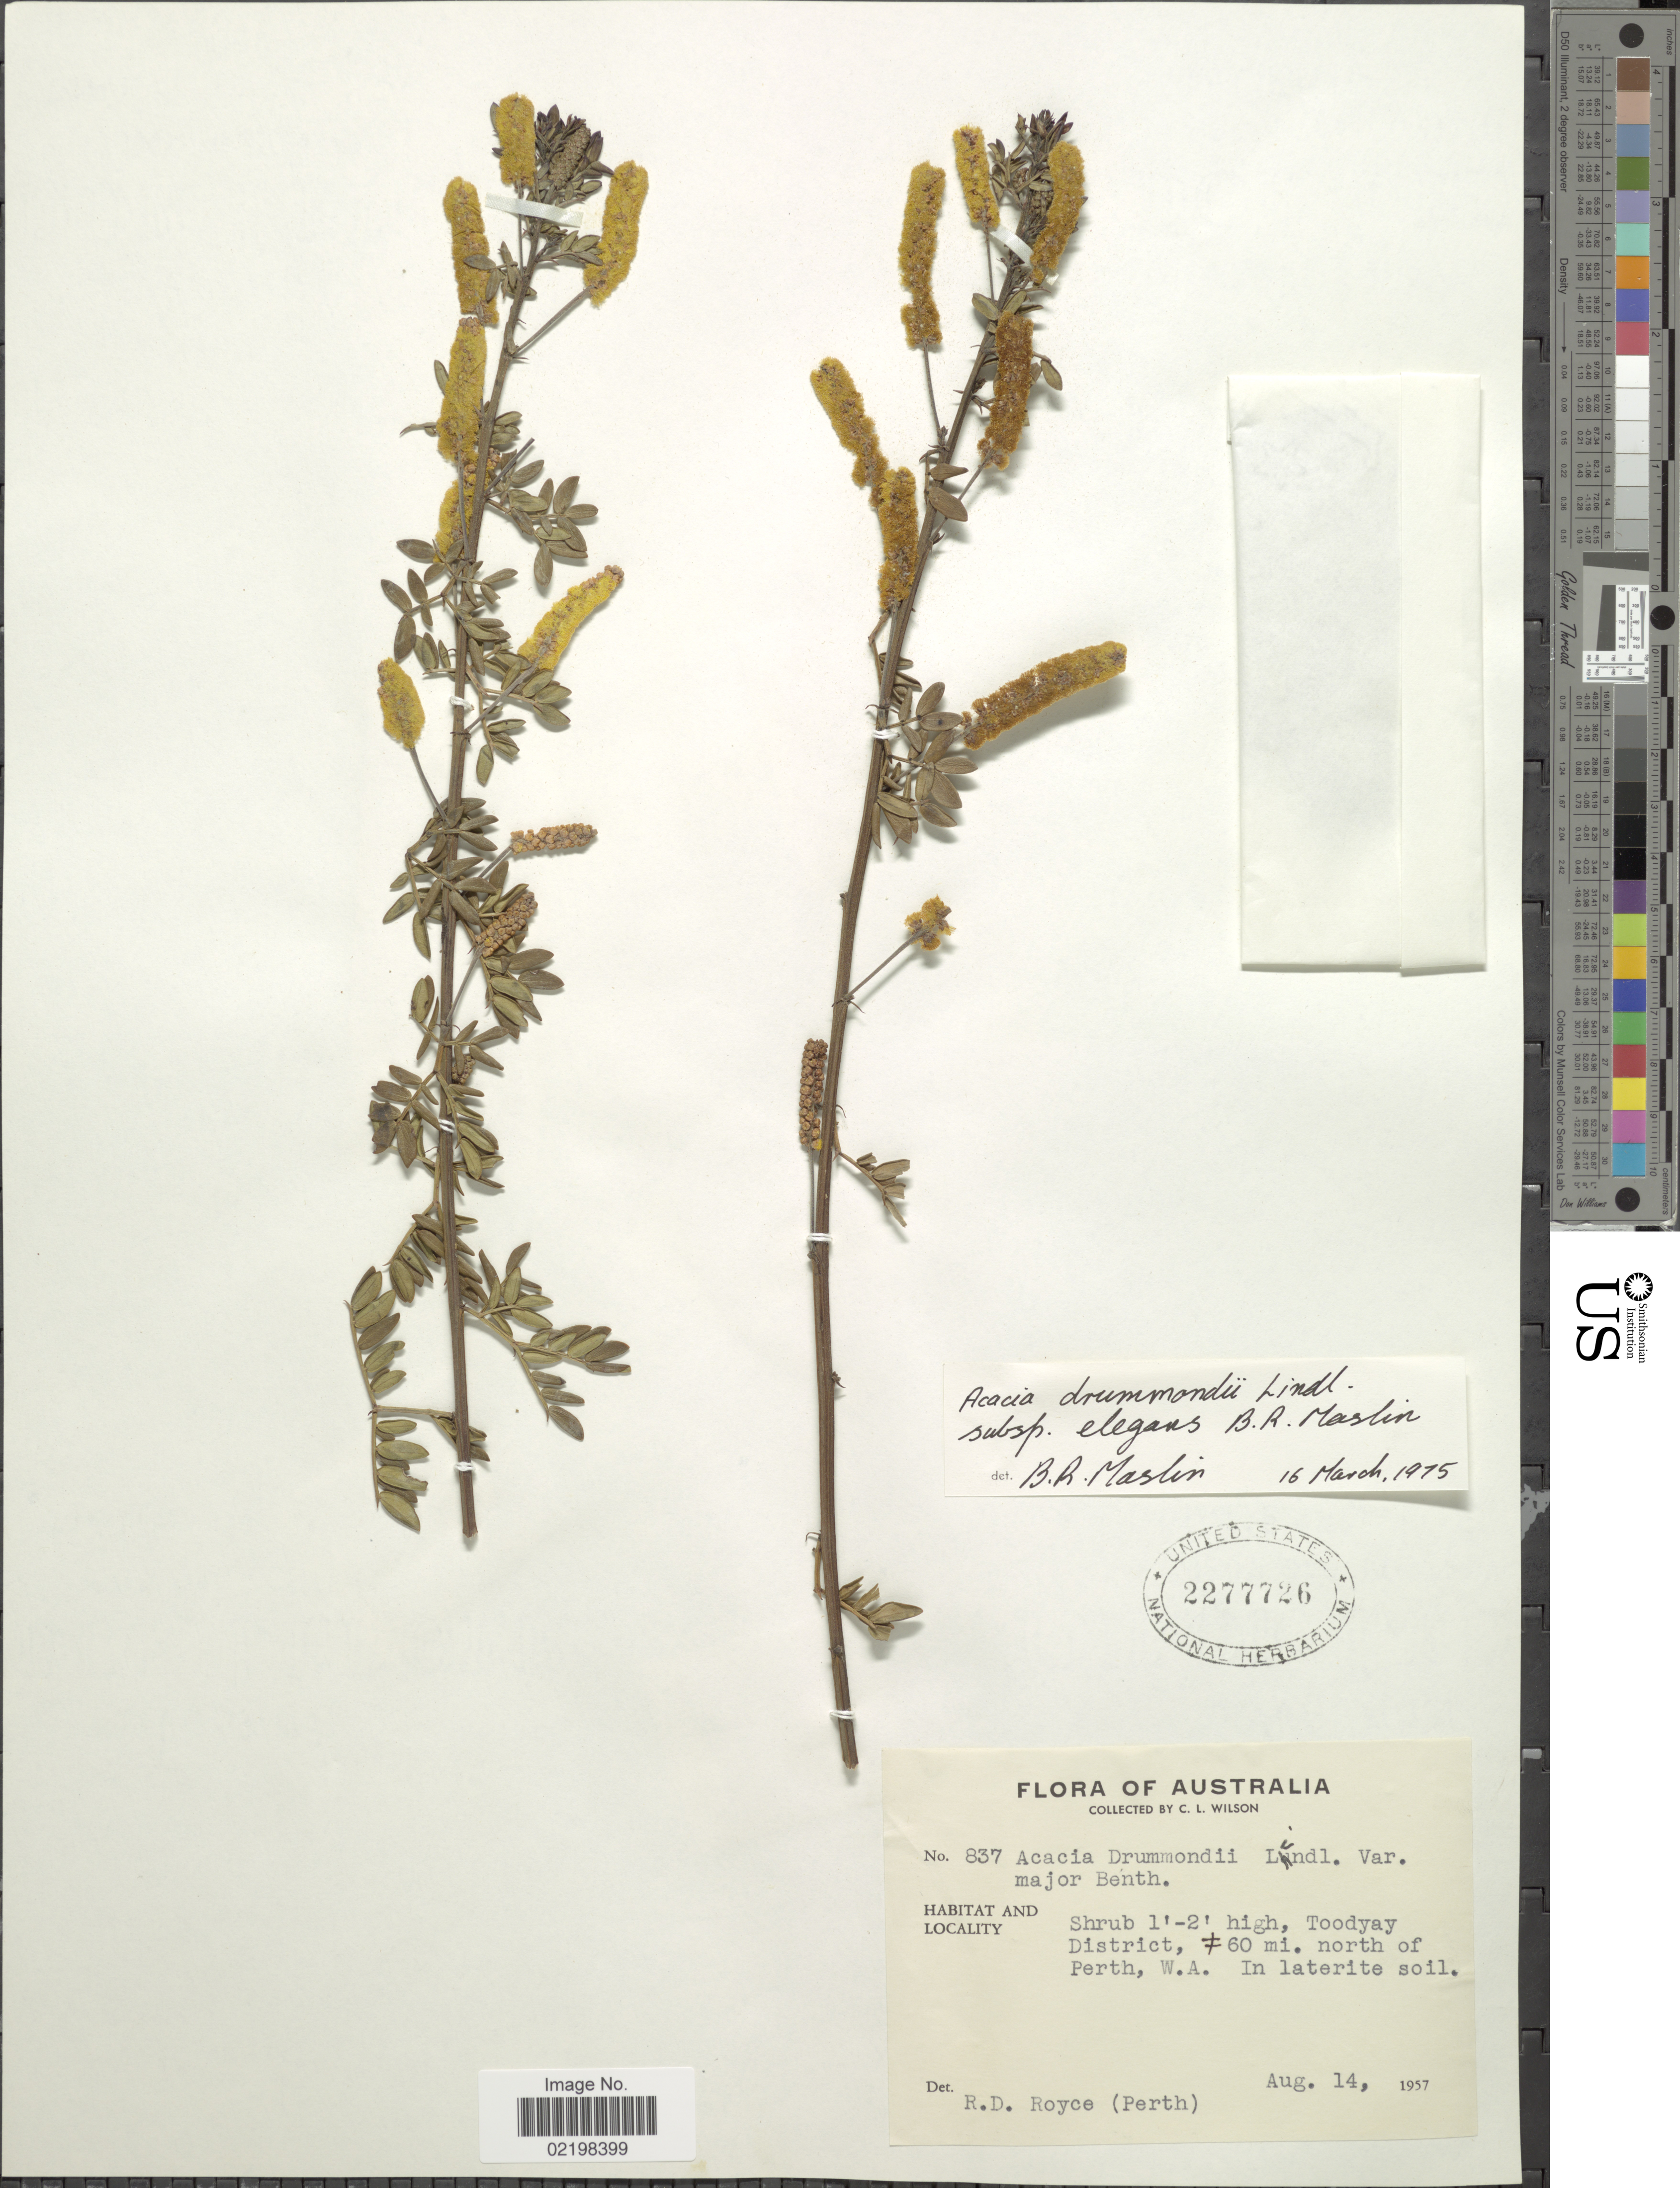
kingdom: Plantae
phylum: Tracheophyta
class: Magnoliopsida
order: Fabales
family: Fabaceae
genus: Acacia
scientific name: Acacia drummondii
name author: Lindl.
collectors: C. L. Wilson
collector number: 837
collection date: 1957-08-14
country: Australia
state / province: Western Australia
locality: Tooday District, 60 mi. north of Perth, W.A.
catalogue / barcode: US 2277726